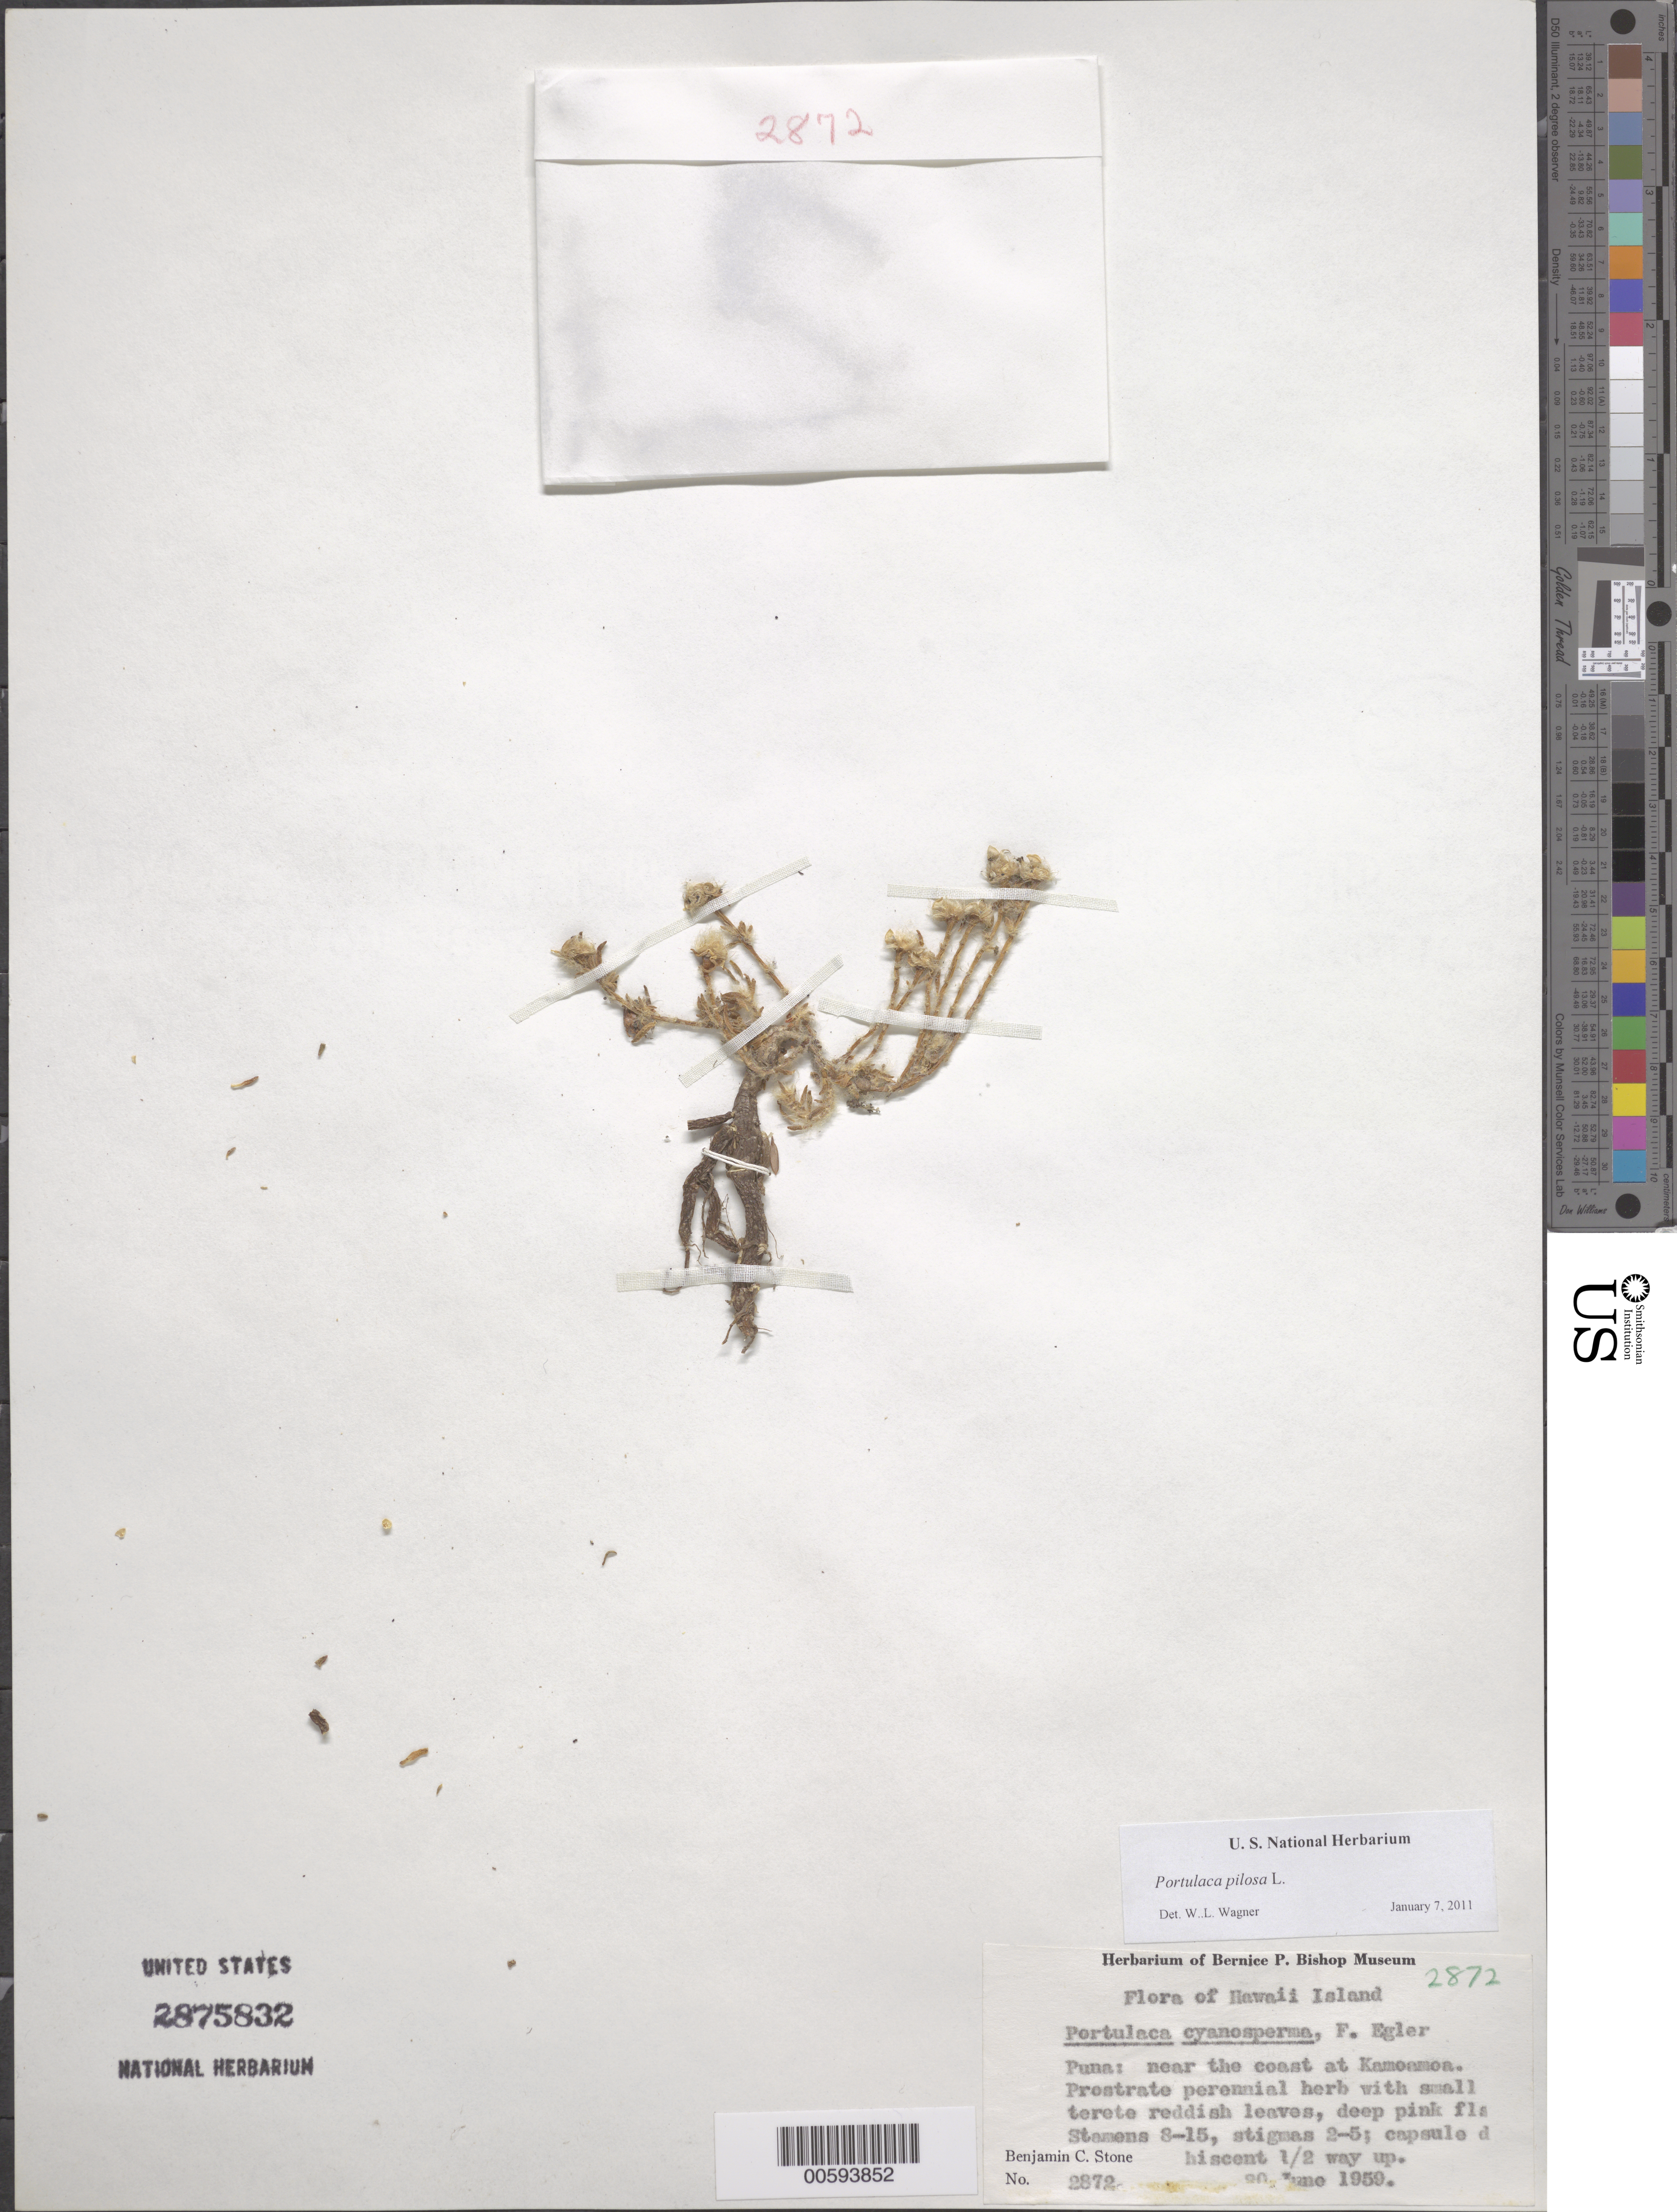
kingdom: Plantae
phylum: Tracheophyta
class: Magnoliopsida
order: Caryophyllales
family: Portulacaceae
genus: Portulaca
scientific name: Portulaca pilosa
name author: L.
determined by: Wagner, W. L., (BOT), Smithsonian Institution - National Museum of Natural History (UNITED STATES)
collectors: B. C. Stone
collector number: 2872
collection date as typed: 30 Jun 1959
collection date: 1959-06-30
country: United States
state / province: Hawaii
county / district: Hawaii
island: Hawaii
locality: Puna: near the coast at Kamoamoa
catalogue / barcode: US 2875832